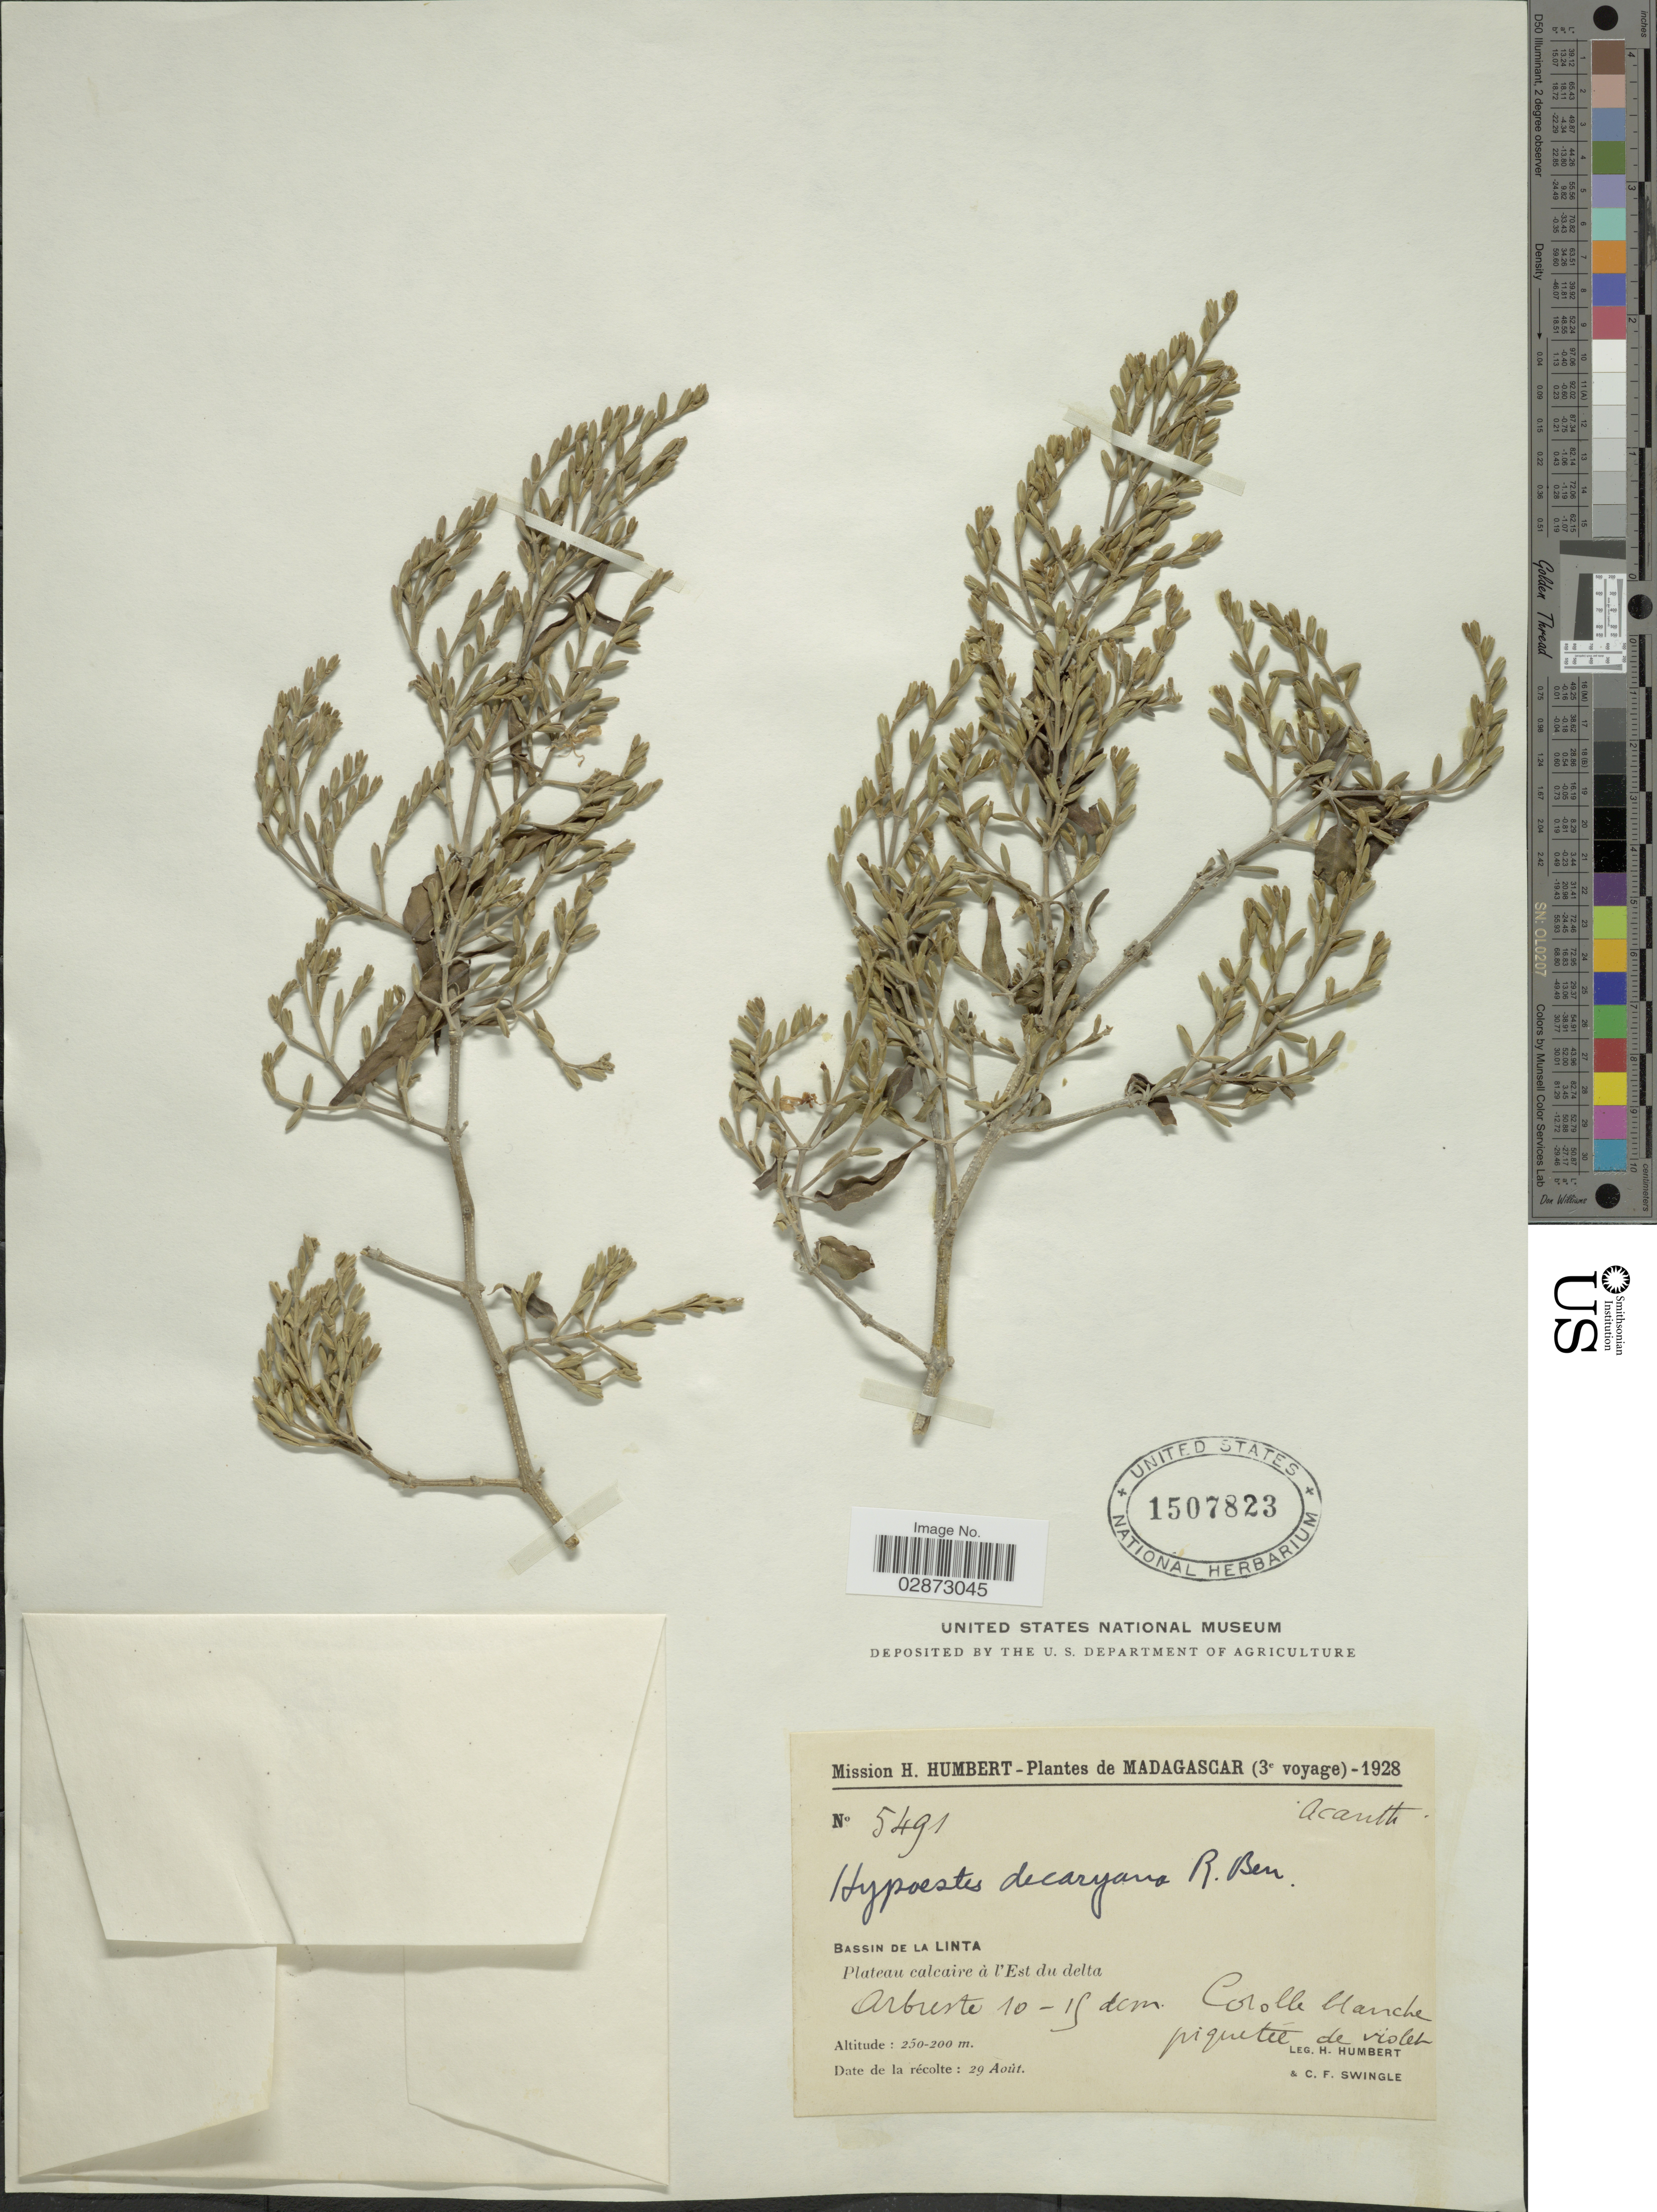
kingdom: Plantae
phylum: Tracheophyta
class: Magnoliopsida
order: Lamiales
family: Acanthaceae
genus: Hypoestes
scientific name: Hypoestes decaryana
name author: Benoist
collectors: H. Humbert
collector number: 5491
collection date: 1928-08-29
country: Madagascar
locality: Bassin de la Linta. Plateau calcaire à l'Est du delta.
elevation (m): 200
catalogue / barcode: US 1507823